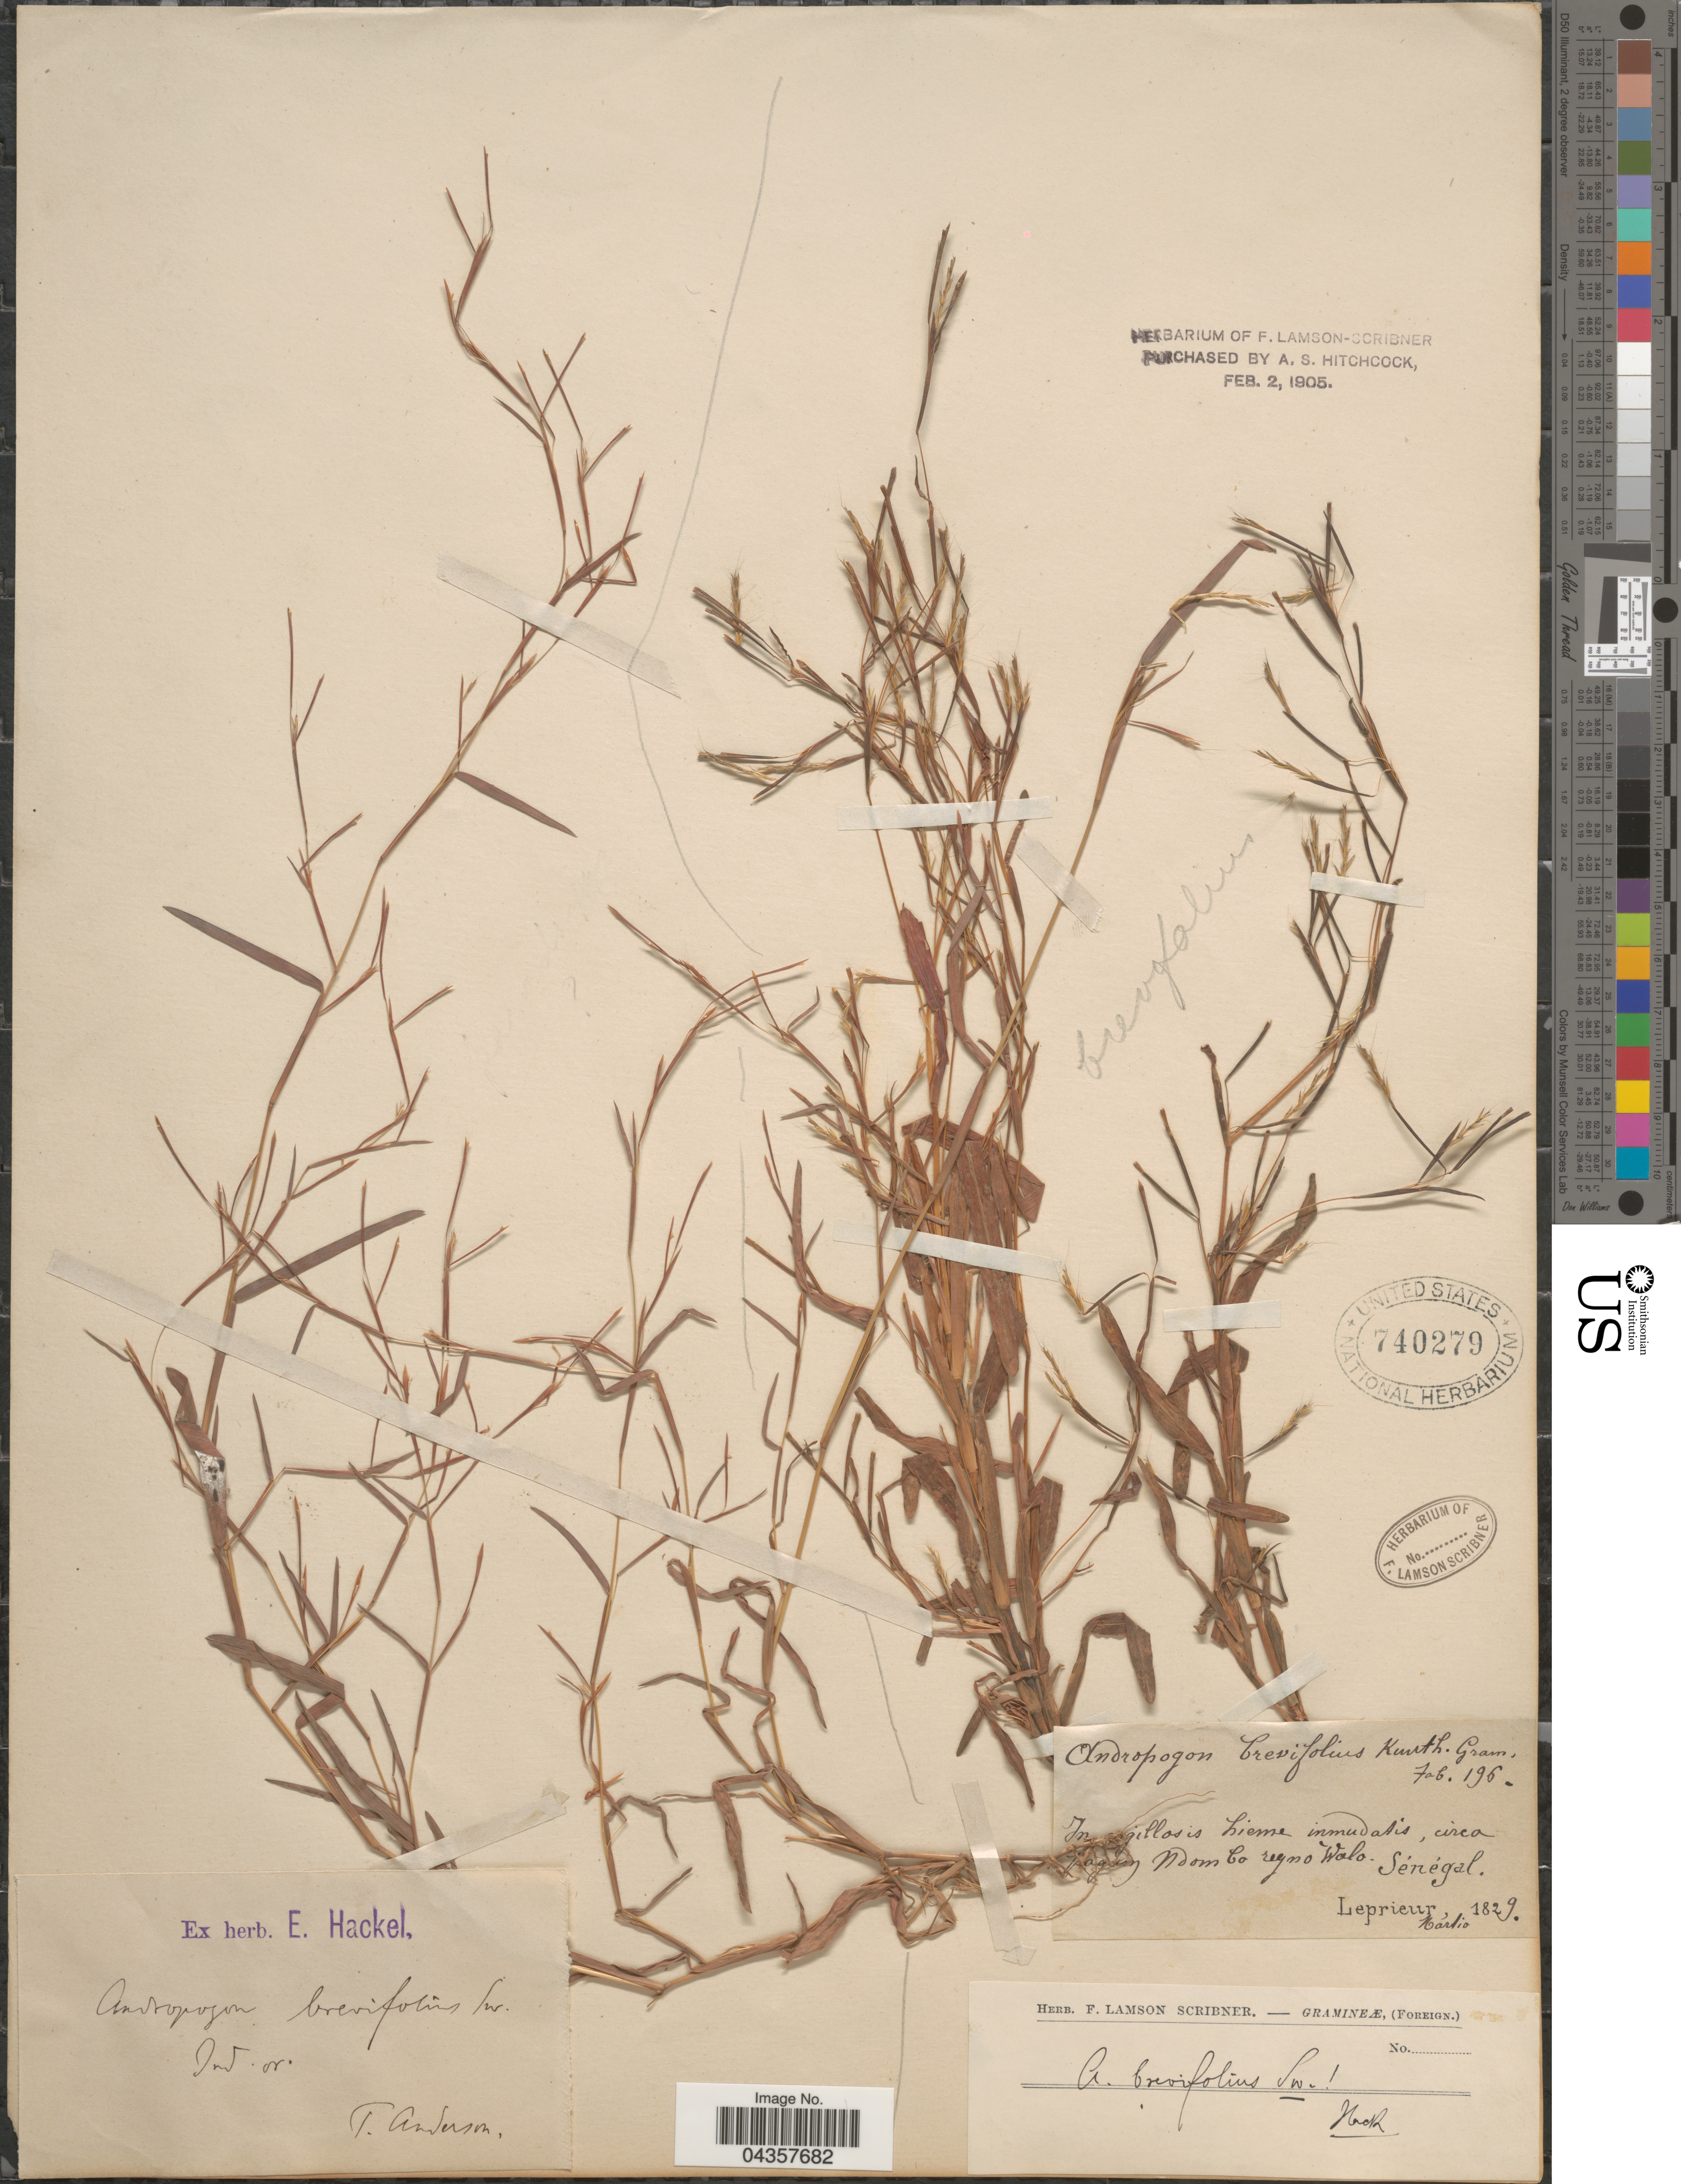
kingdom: Plantae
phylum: Tracheophyta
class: Liliopsida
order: Poales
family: Poaceae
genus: Schizachyrium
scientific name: Schizachyrium brevifolium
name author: (Sw.) Nees ex Büse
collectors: F. M. R. Leprieur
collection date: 1929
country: Senegal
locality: In [illegible text]gillosis lieme inmudatis, circa [illegible text] Noombo regno Walo.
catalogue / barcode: US 740279